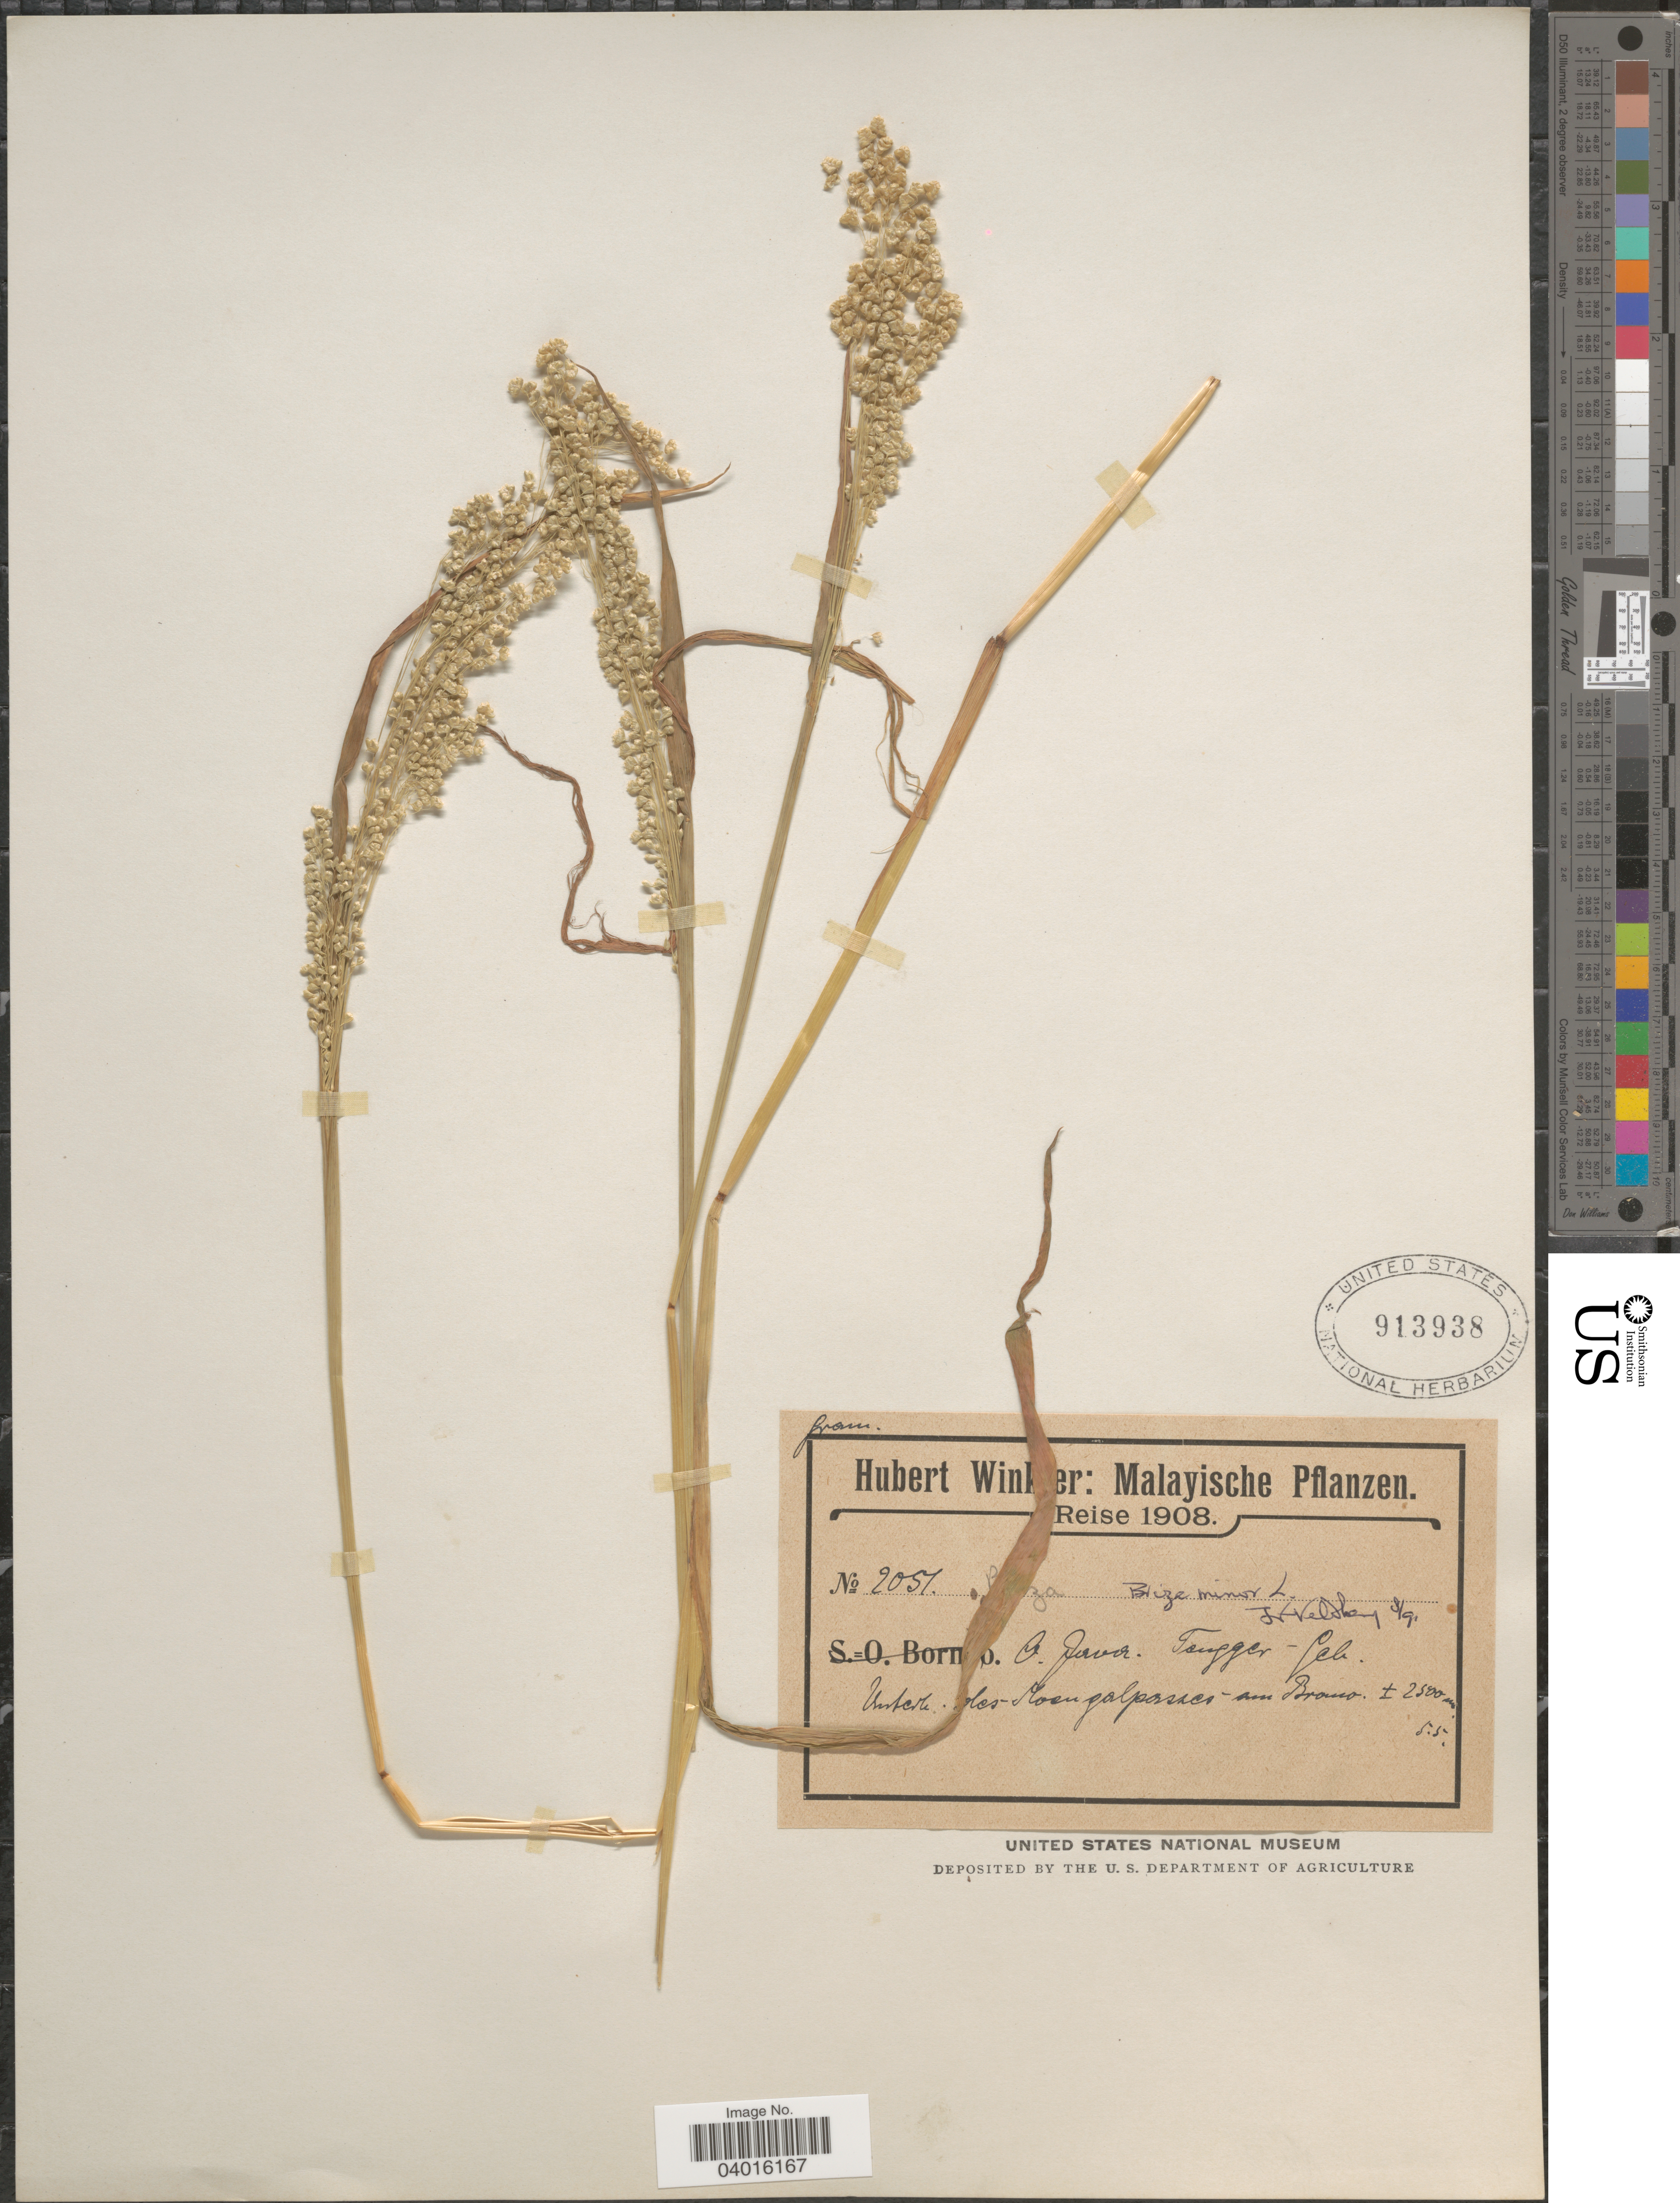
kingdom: Plantae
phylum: Tracheophyta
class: Liliopsida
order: Poales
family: Poaceae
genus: Briza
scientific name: Briza minor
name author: L.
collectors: H. Winkler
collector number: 2051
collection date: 1908-05-05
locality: [illegible text]. Tangger - geb[interpreted]. [illegible text].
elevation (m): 2500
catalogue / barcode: US 913938